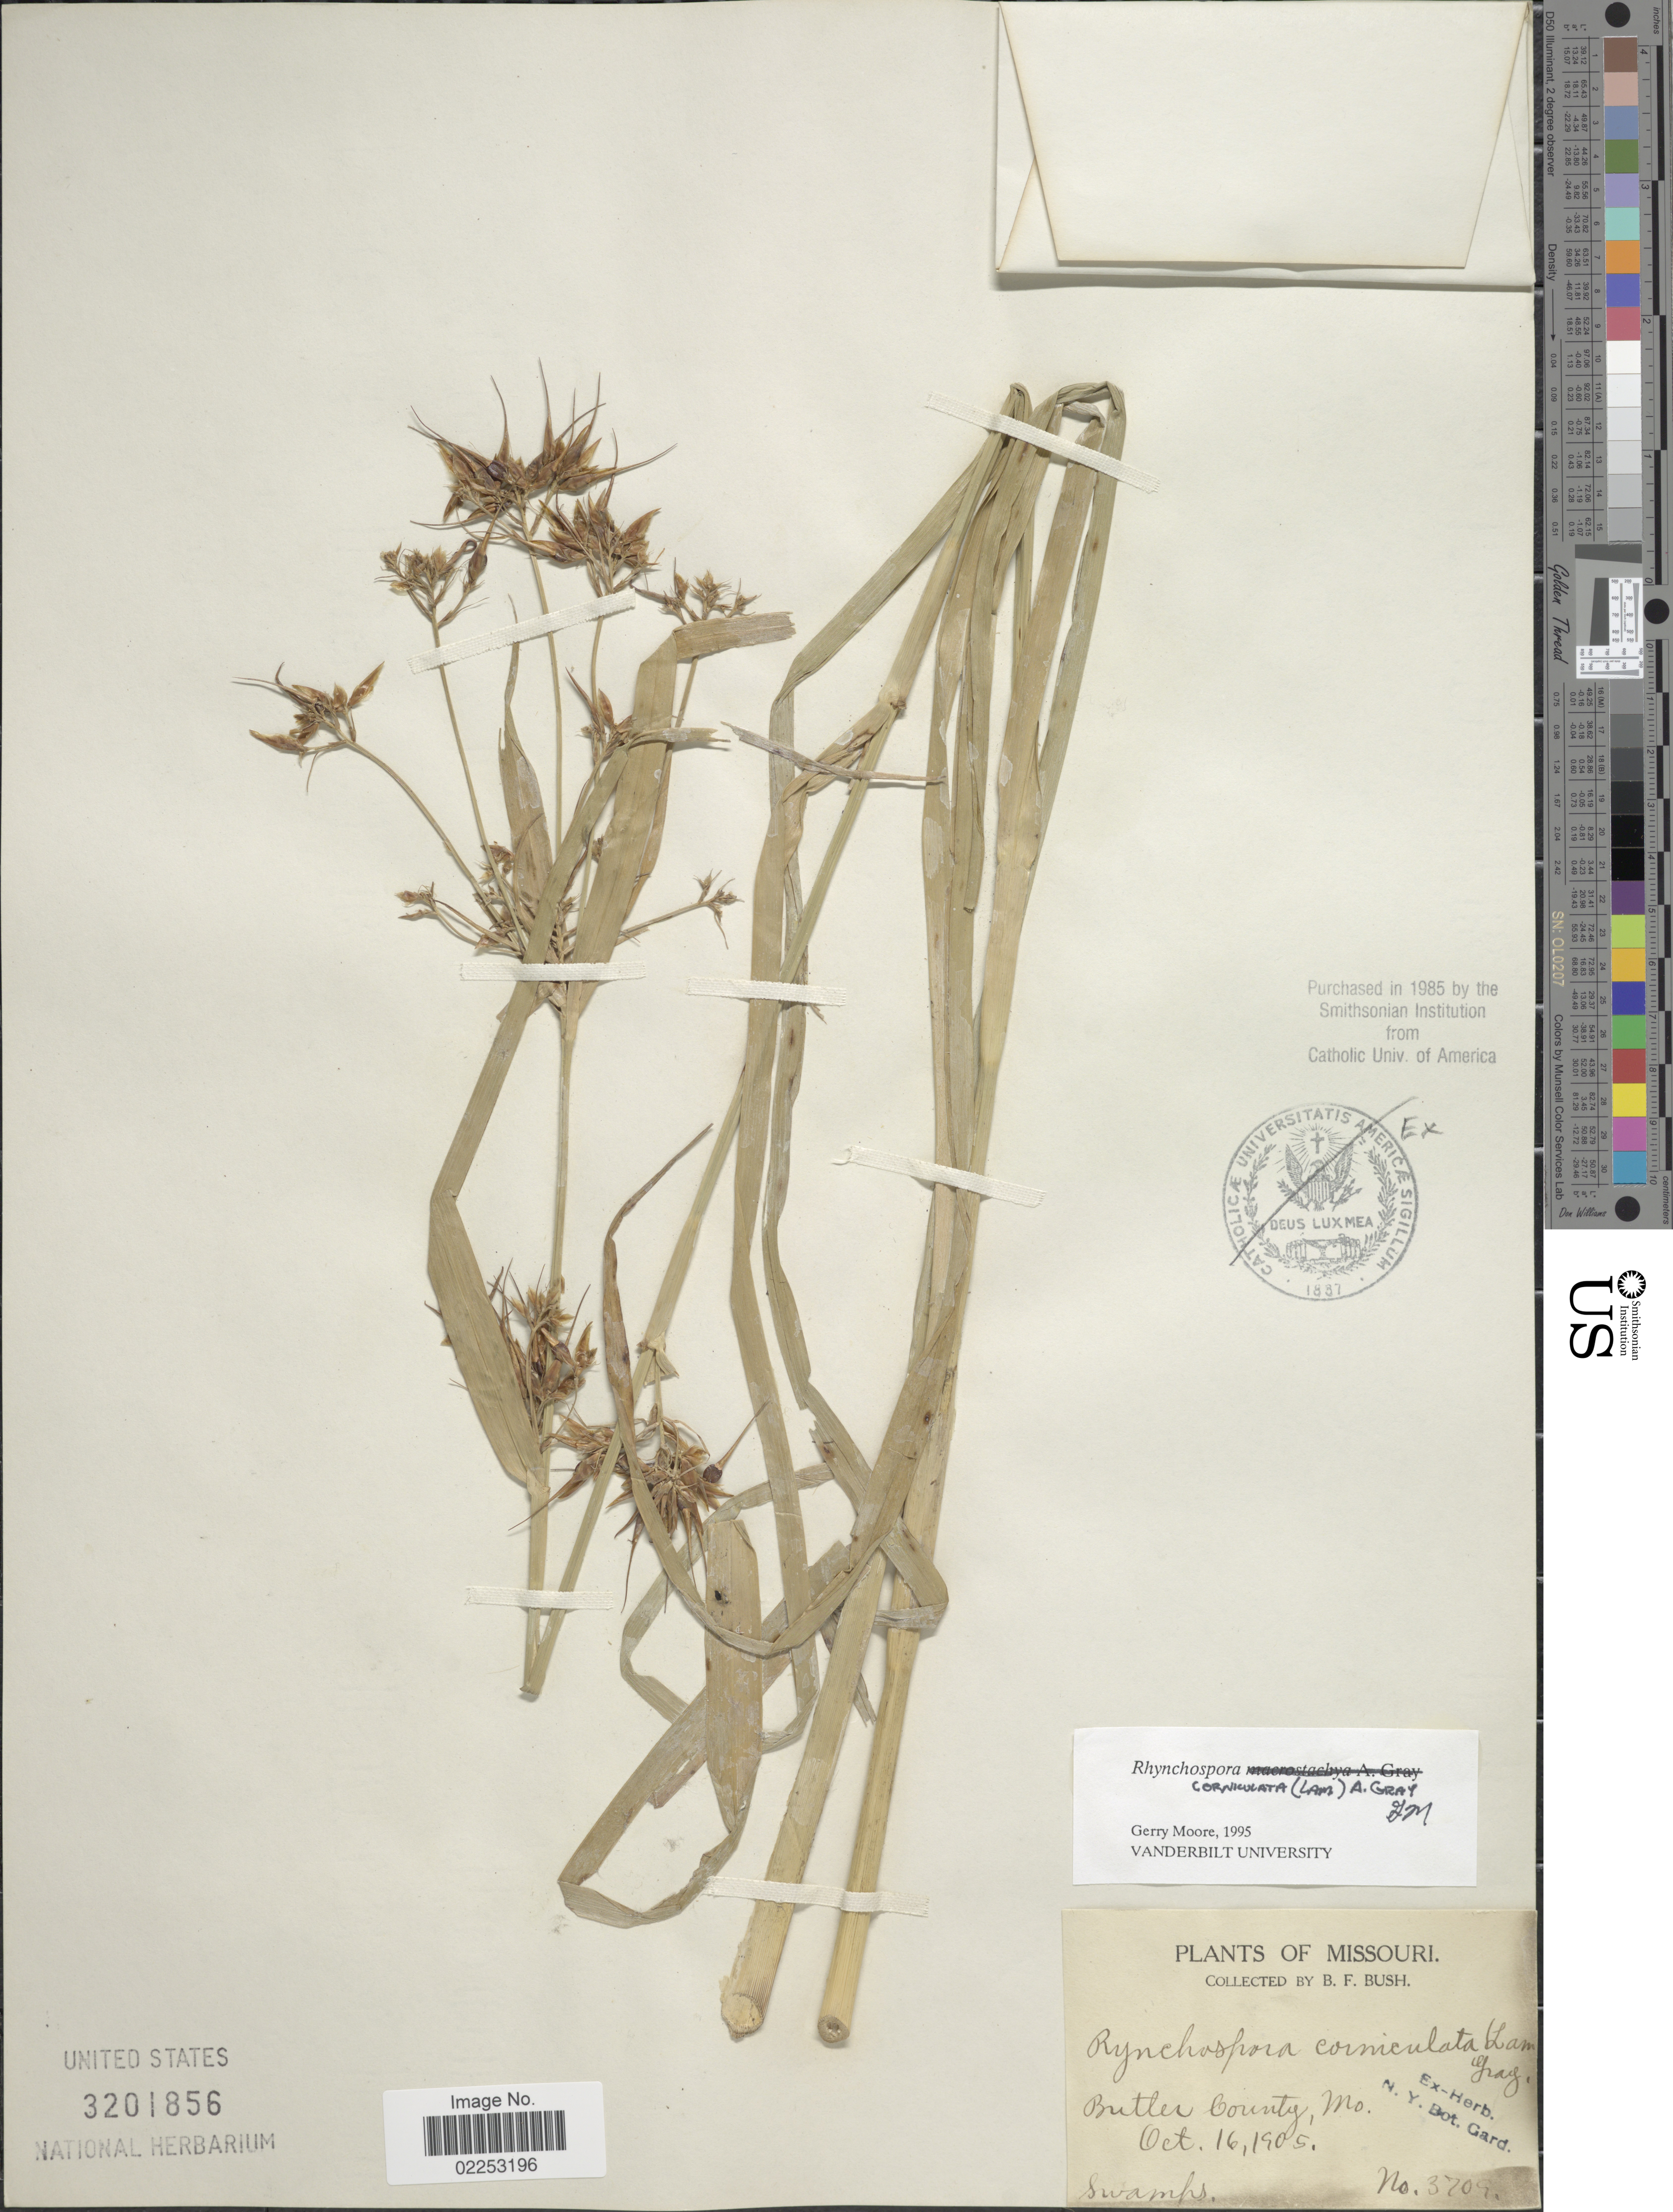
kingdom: Plantae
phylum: Tracheophyta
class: Liliopsida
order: Poales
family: Cyperaceae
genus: Rhynchospora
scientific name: Rhynchospora corniculata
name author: (Lam.) A. Gray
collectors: B. F. Bush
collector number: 3709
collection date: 1905-10-16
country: United States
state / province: Missouri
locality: Butler County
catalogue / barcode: US 3201856